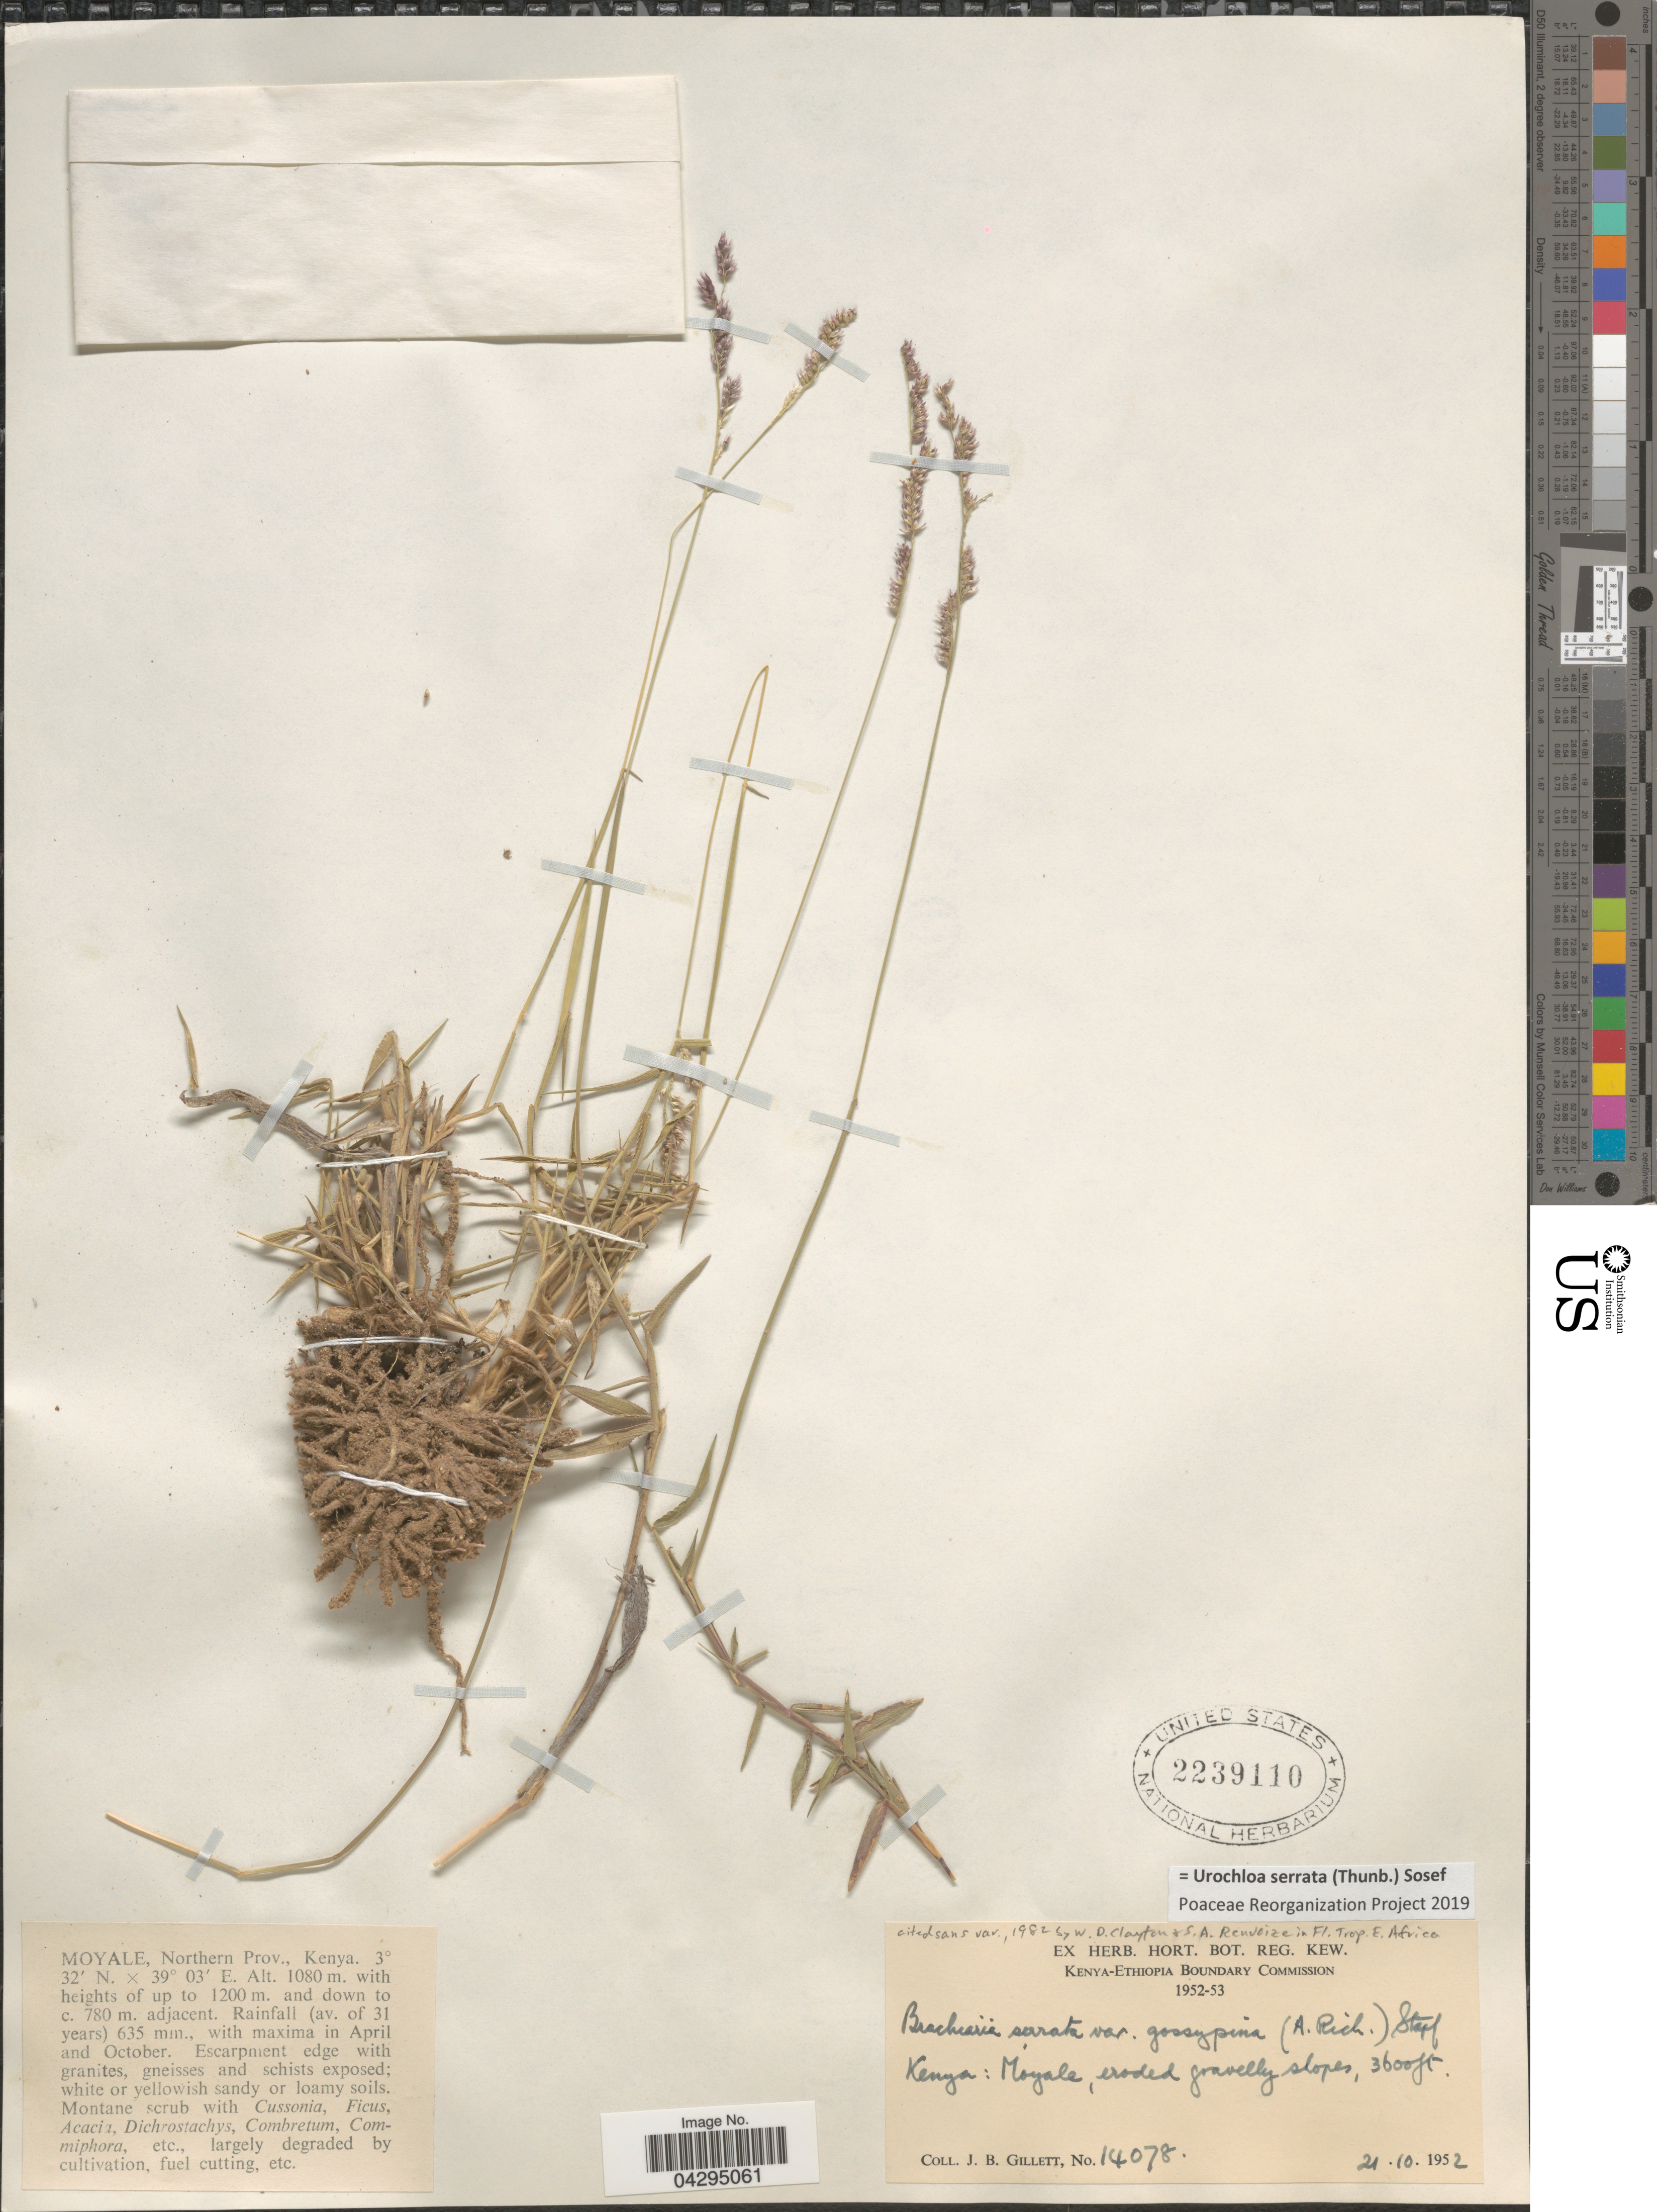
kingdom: Plantae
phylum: Tracheophyta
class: Liliopsida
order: Poales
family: Poaceae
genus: Urochloa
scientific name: Urochloa serrata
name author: (Thunb.) Sosef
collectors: J. B. Gillett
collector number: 14078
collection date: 1952-10-21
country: Kenya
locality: Kenya-Ethiopia Boundary Commission 1952-53. Moyale, eroded gravelly slopes. Moyale, Northern Prov.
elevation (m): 1080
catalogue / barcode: US 2239110